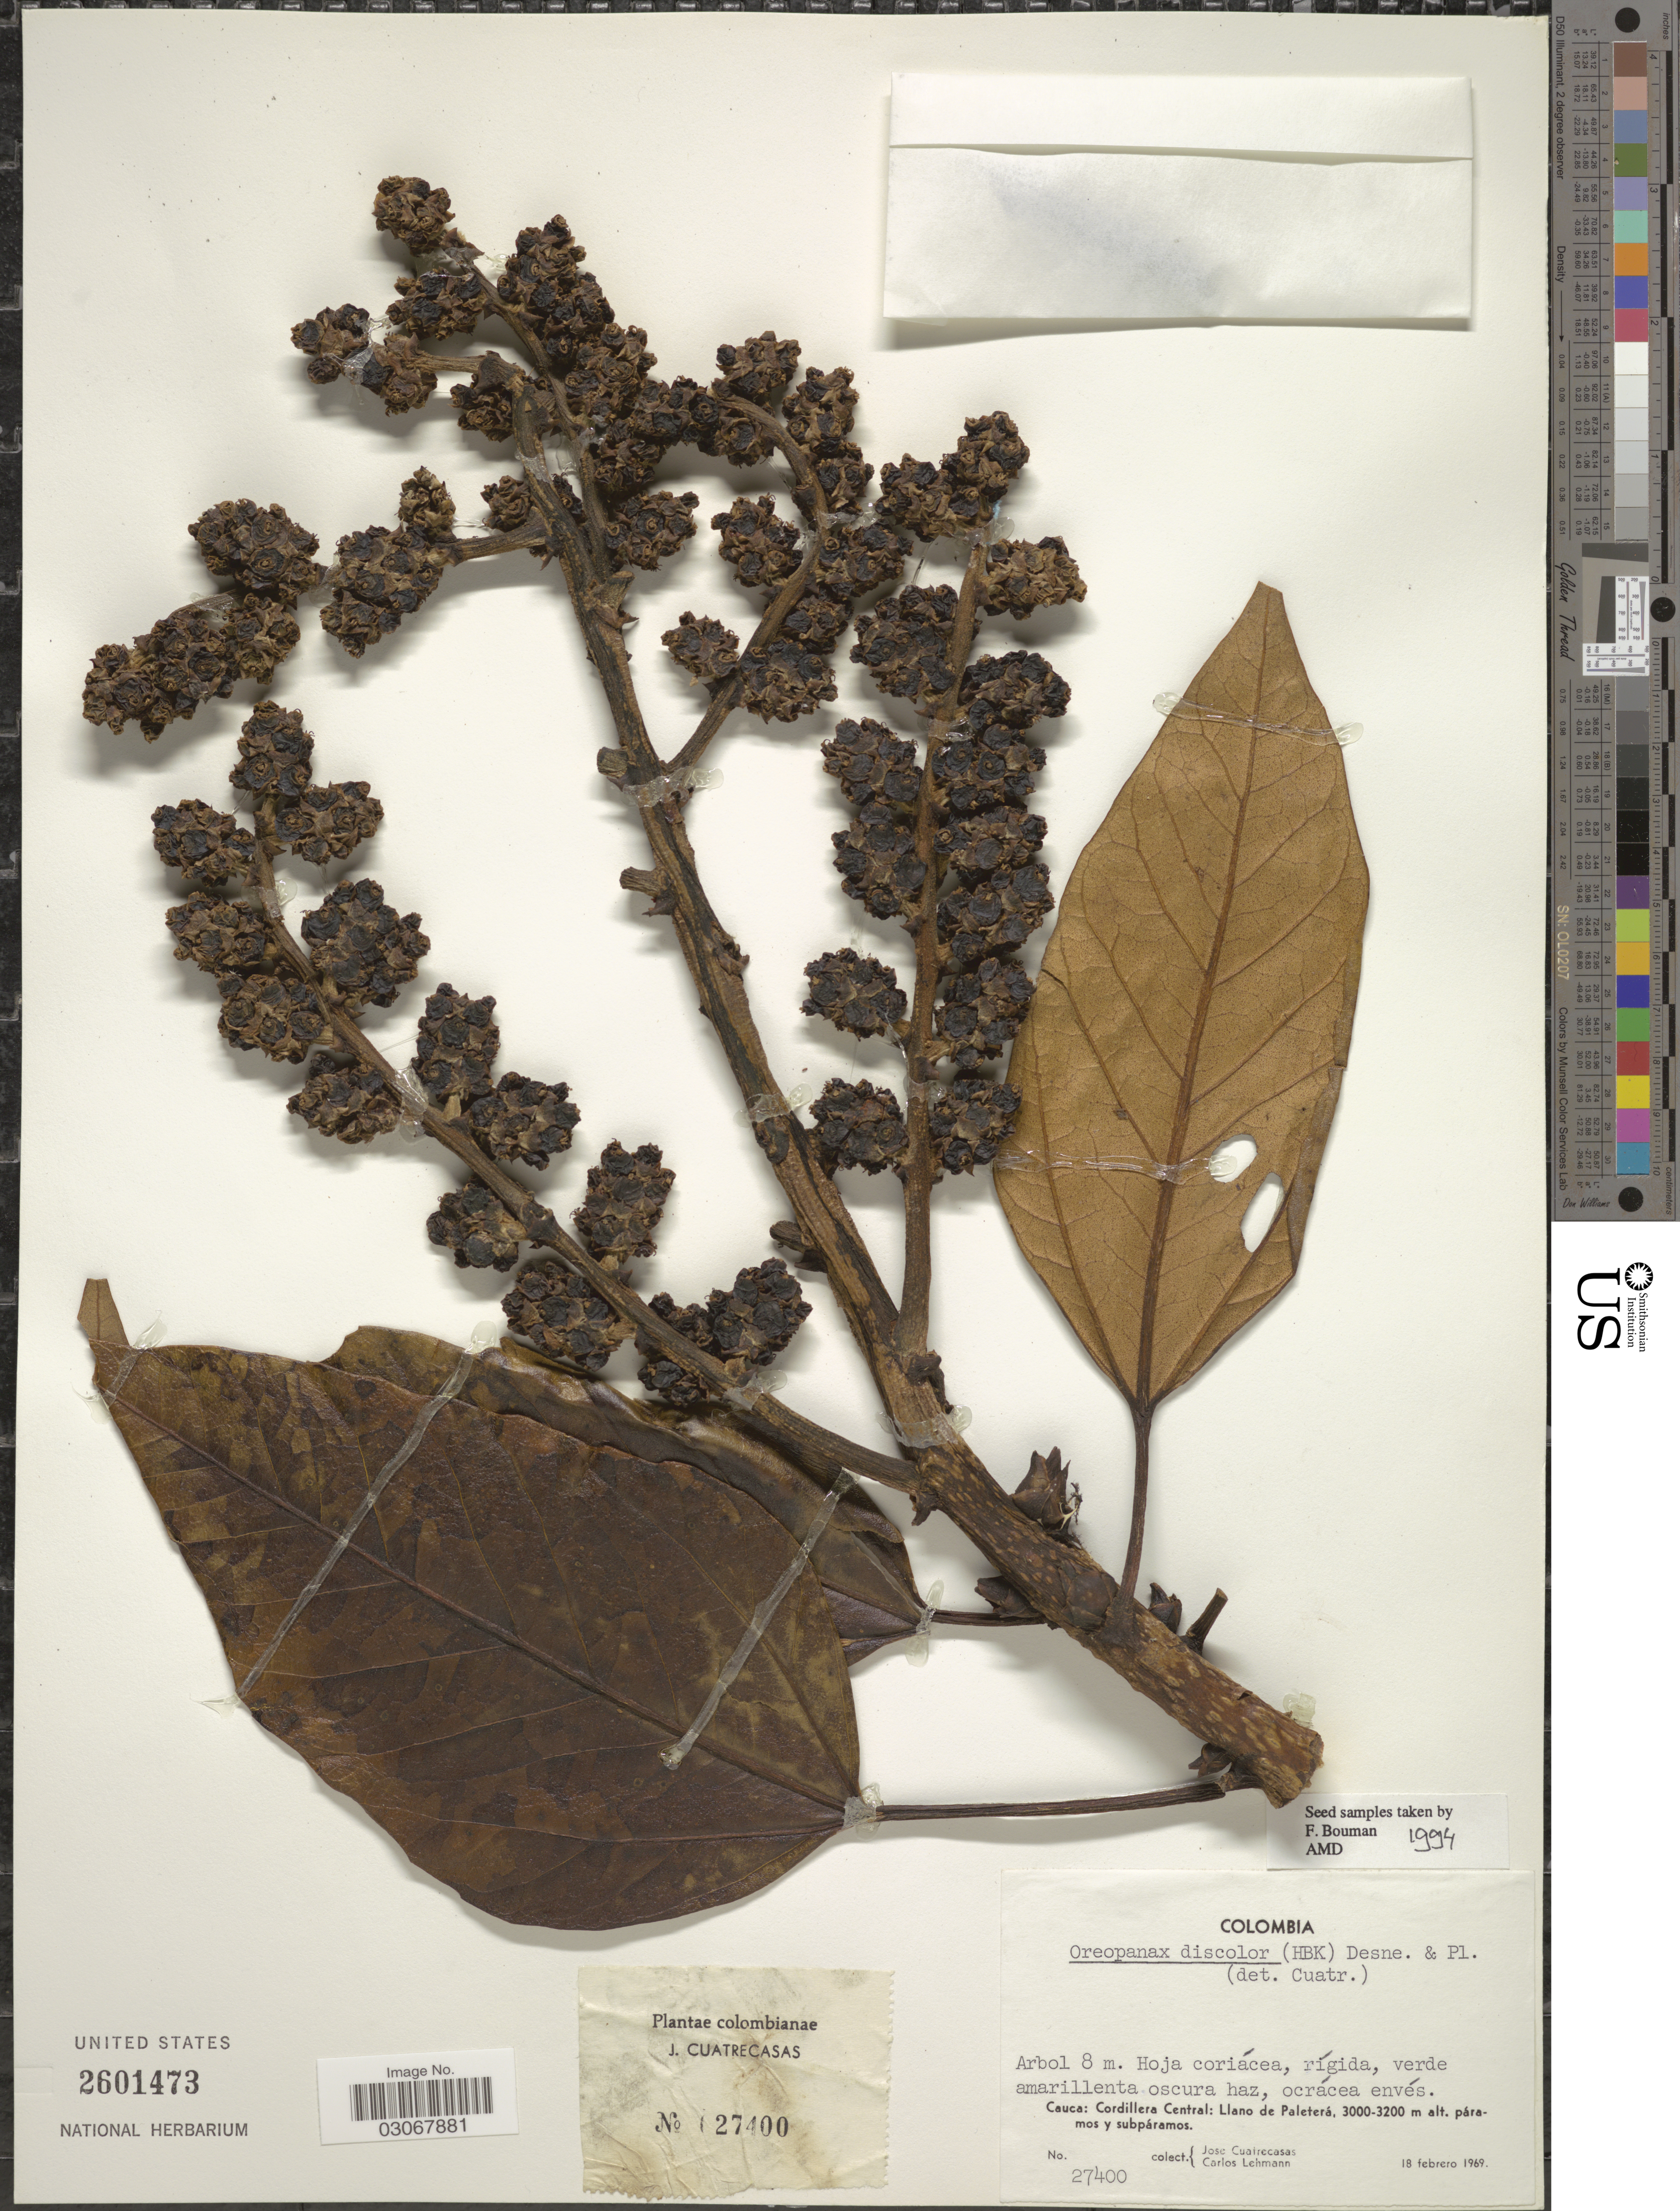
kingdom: Plantae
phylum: Tracheophyta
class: Magnoliopsida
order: Apiales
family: Araliaceae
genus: Oreopanax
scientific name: Oreopanax discolor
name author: (Kunth) Decne. & Planch.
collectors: J. Cuatrecasas & C. Lehmann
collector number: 27400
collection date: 1969-02-18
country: Colombia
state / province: Cauca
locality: Cordillera Central: Llano de Paleterá.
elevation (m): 3000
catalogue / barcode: US 2601473